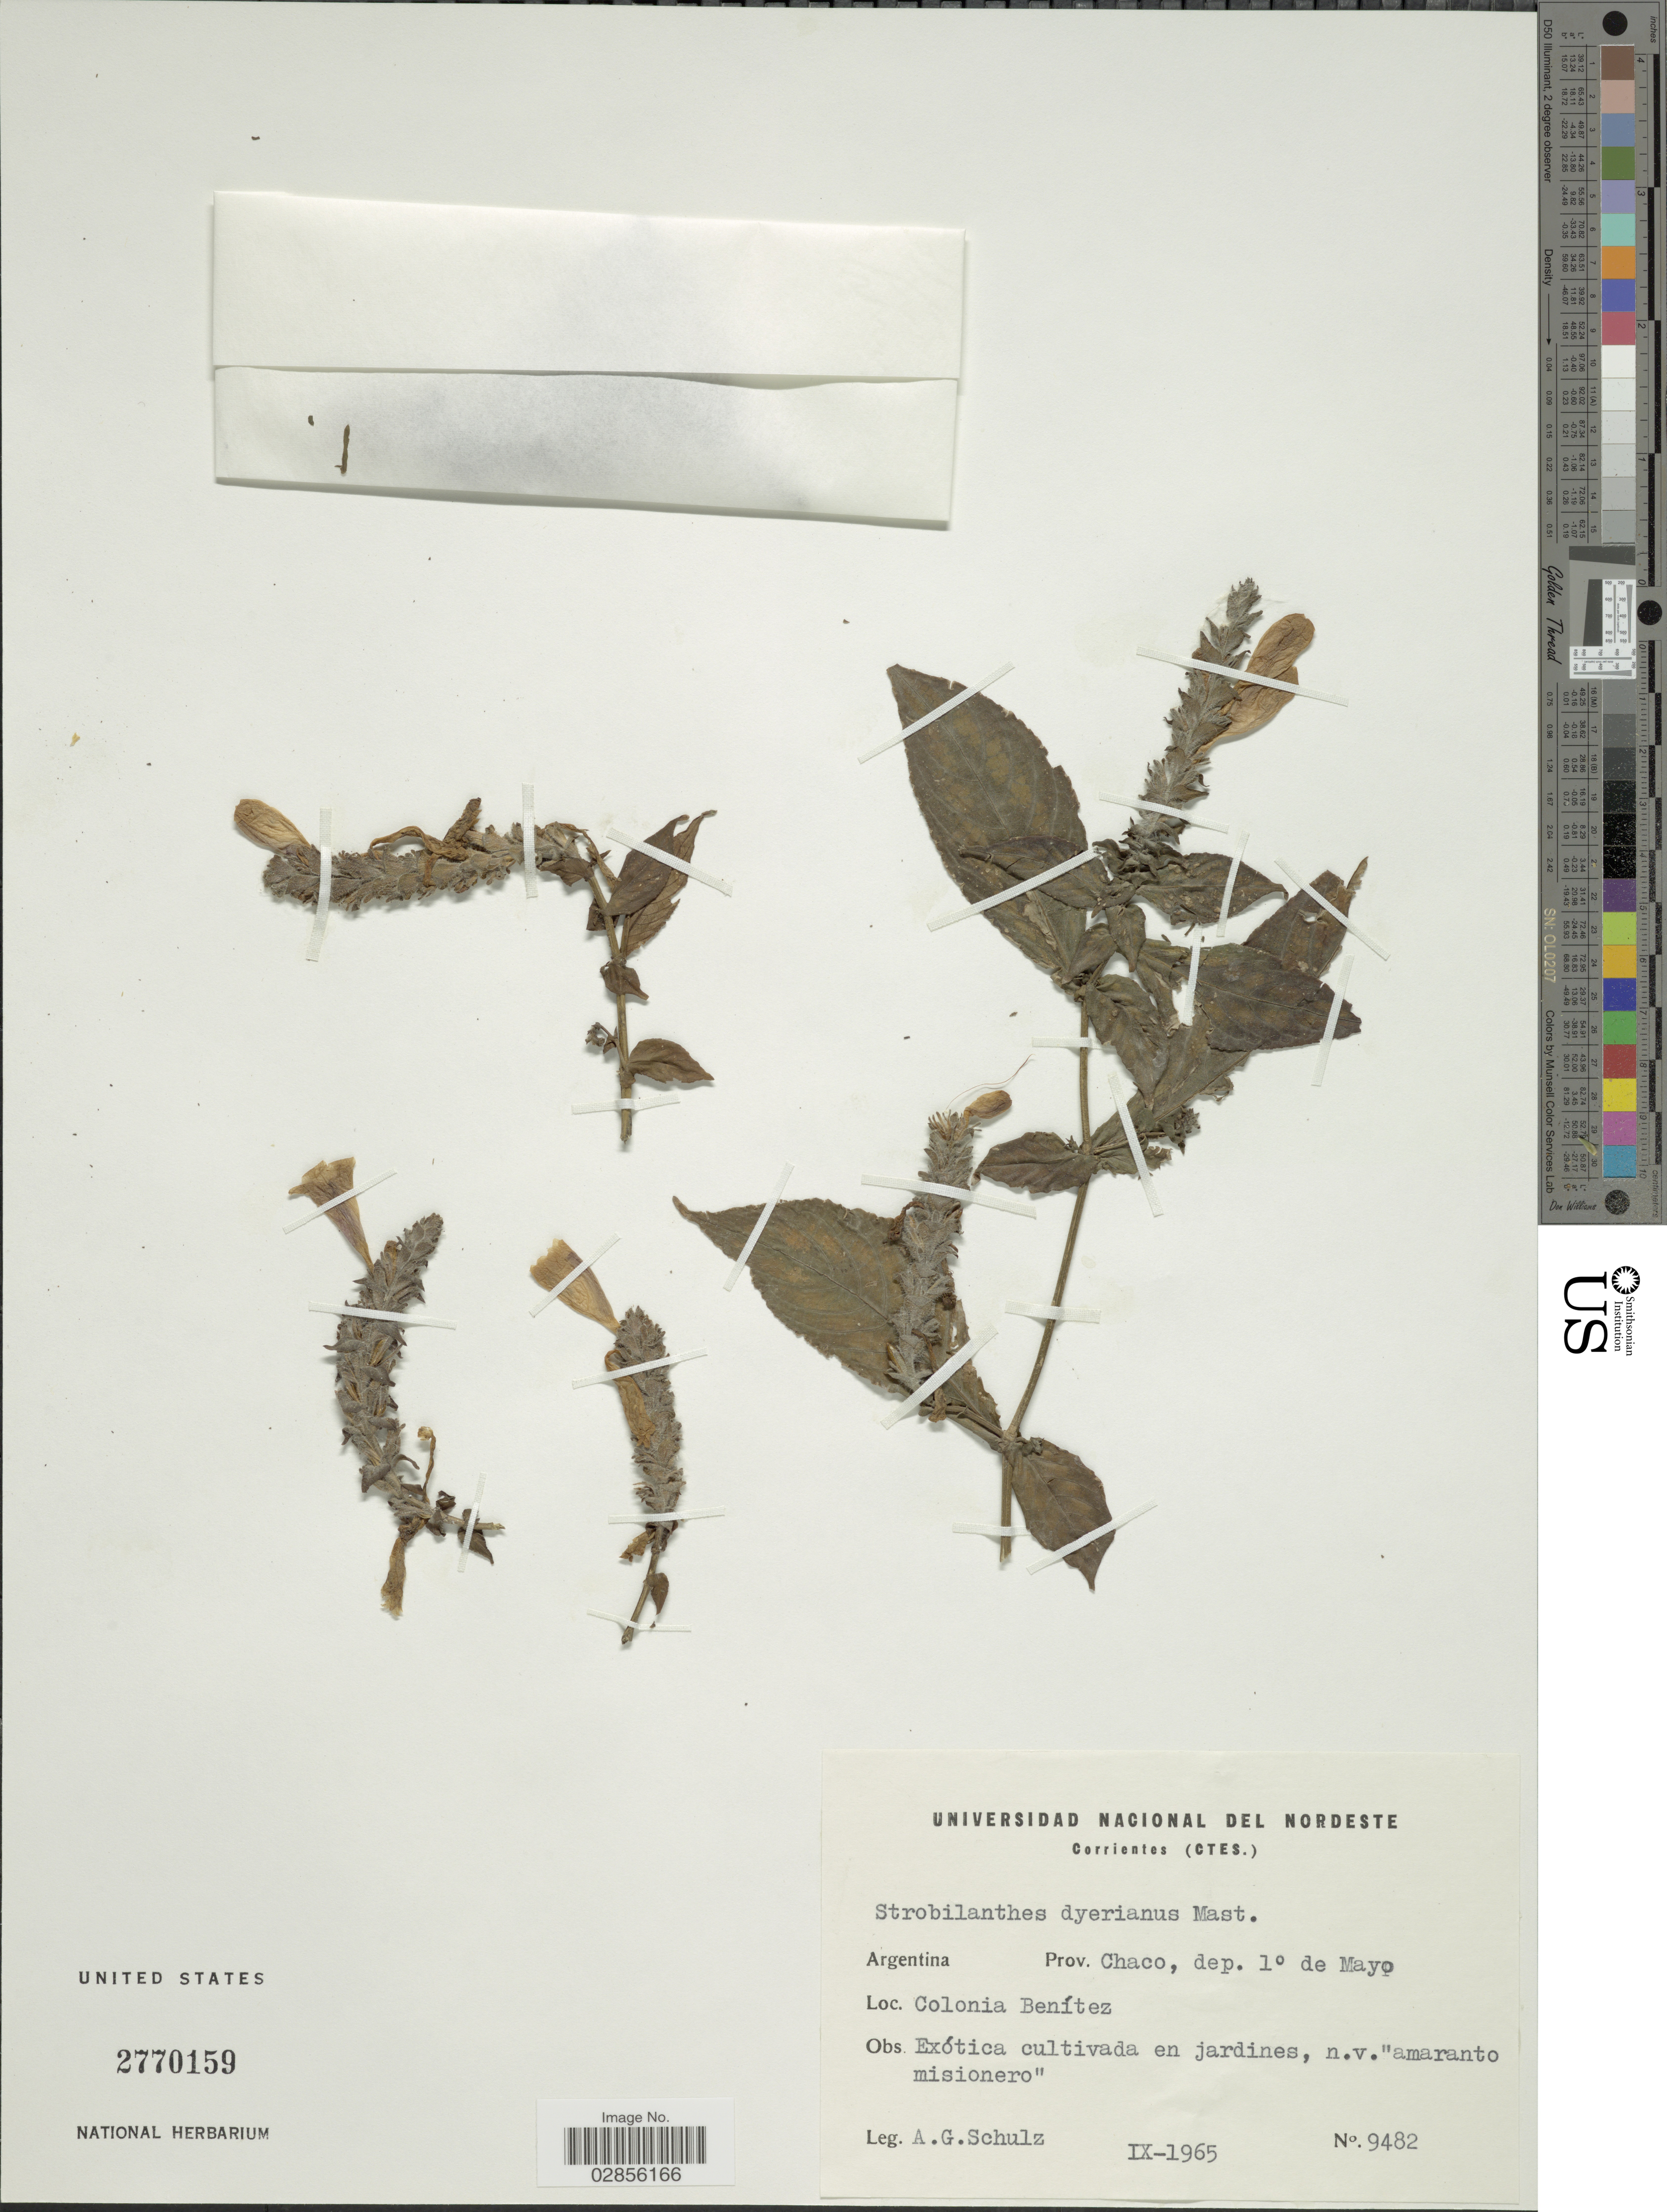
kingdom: Plantae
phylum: Tracheophyta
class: Magnoliopsida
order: Lamiales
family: Acanthaceae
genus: Strobilanthes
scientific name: Strobilanthes dyeriana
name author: Mast.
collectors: A. G. Schulz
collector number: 9482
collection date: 1965-09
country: Argentina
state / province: Chaco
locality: Dep. 1° de Mayo. Colonia Benítez.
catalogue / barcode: US 2770159